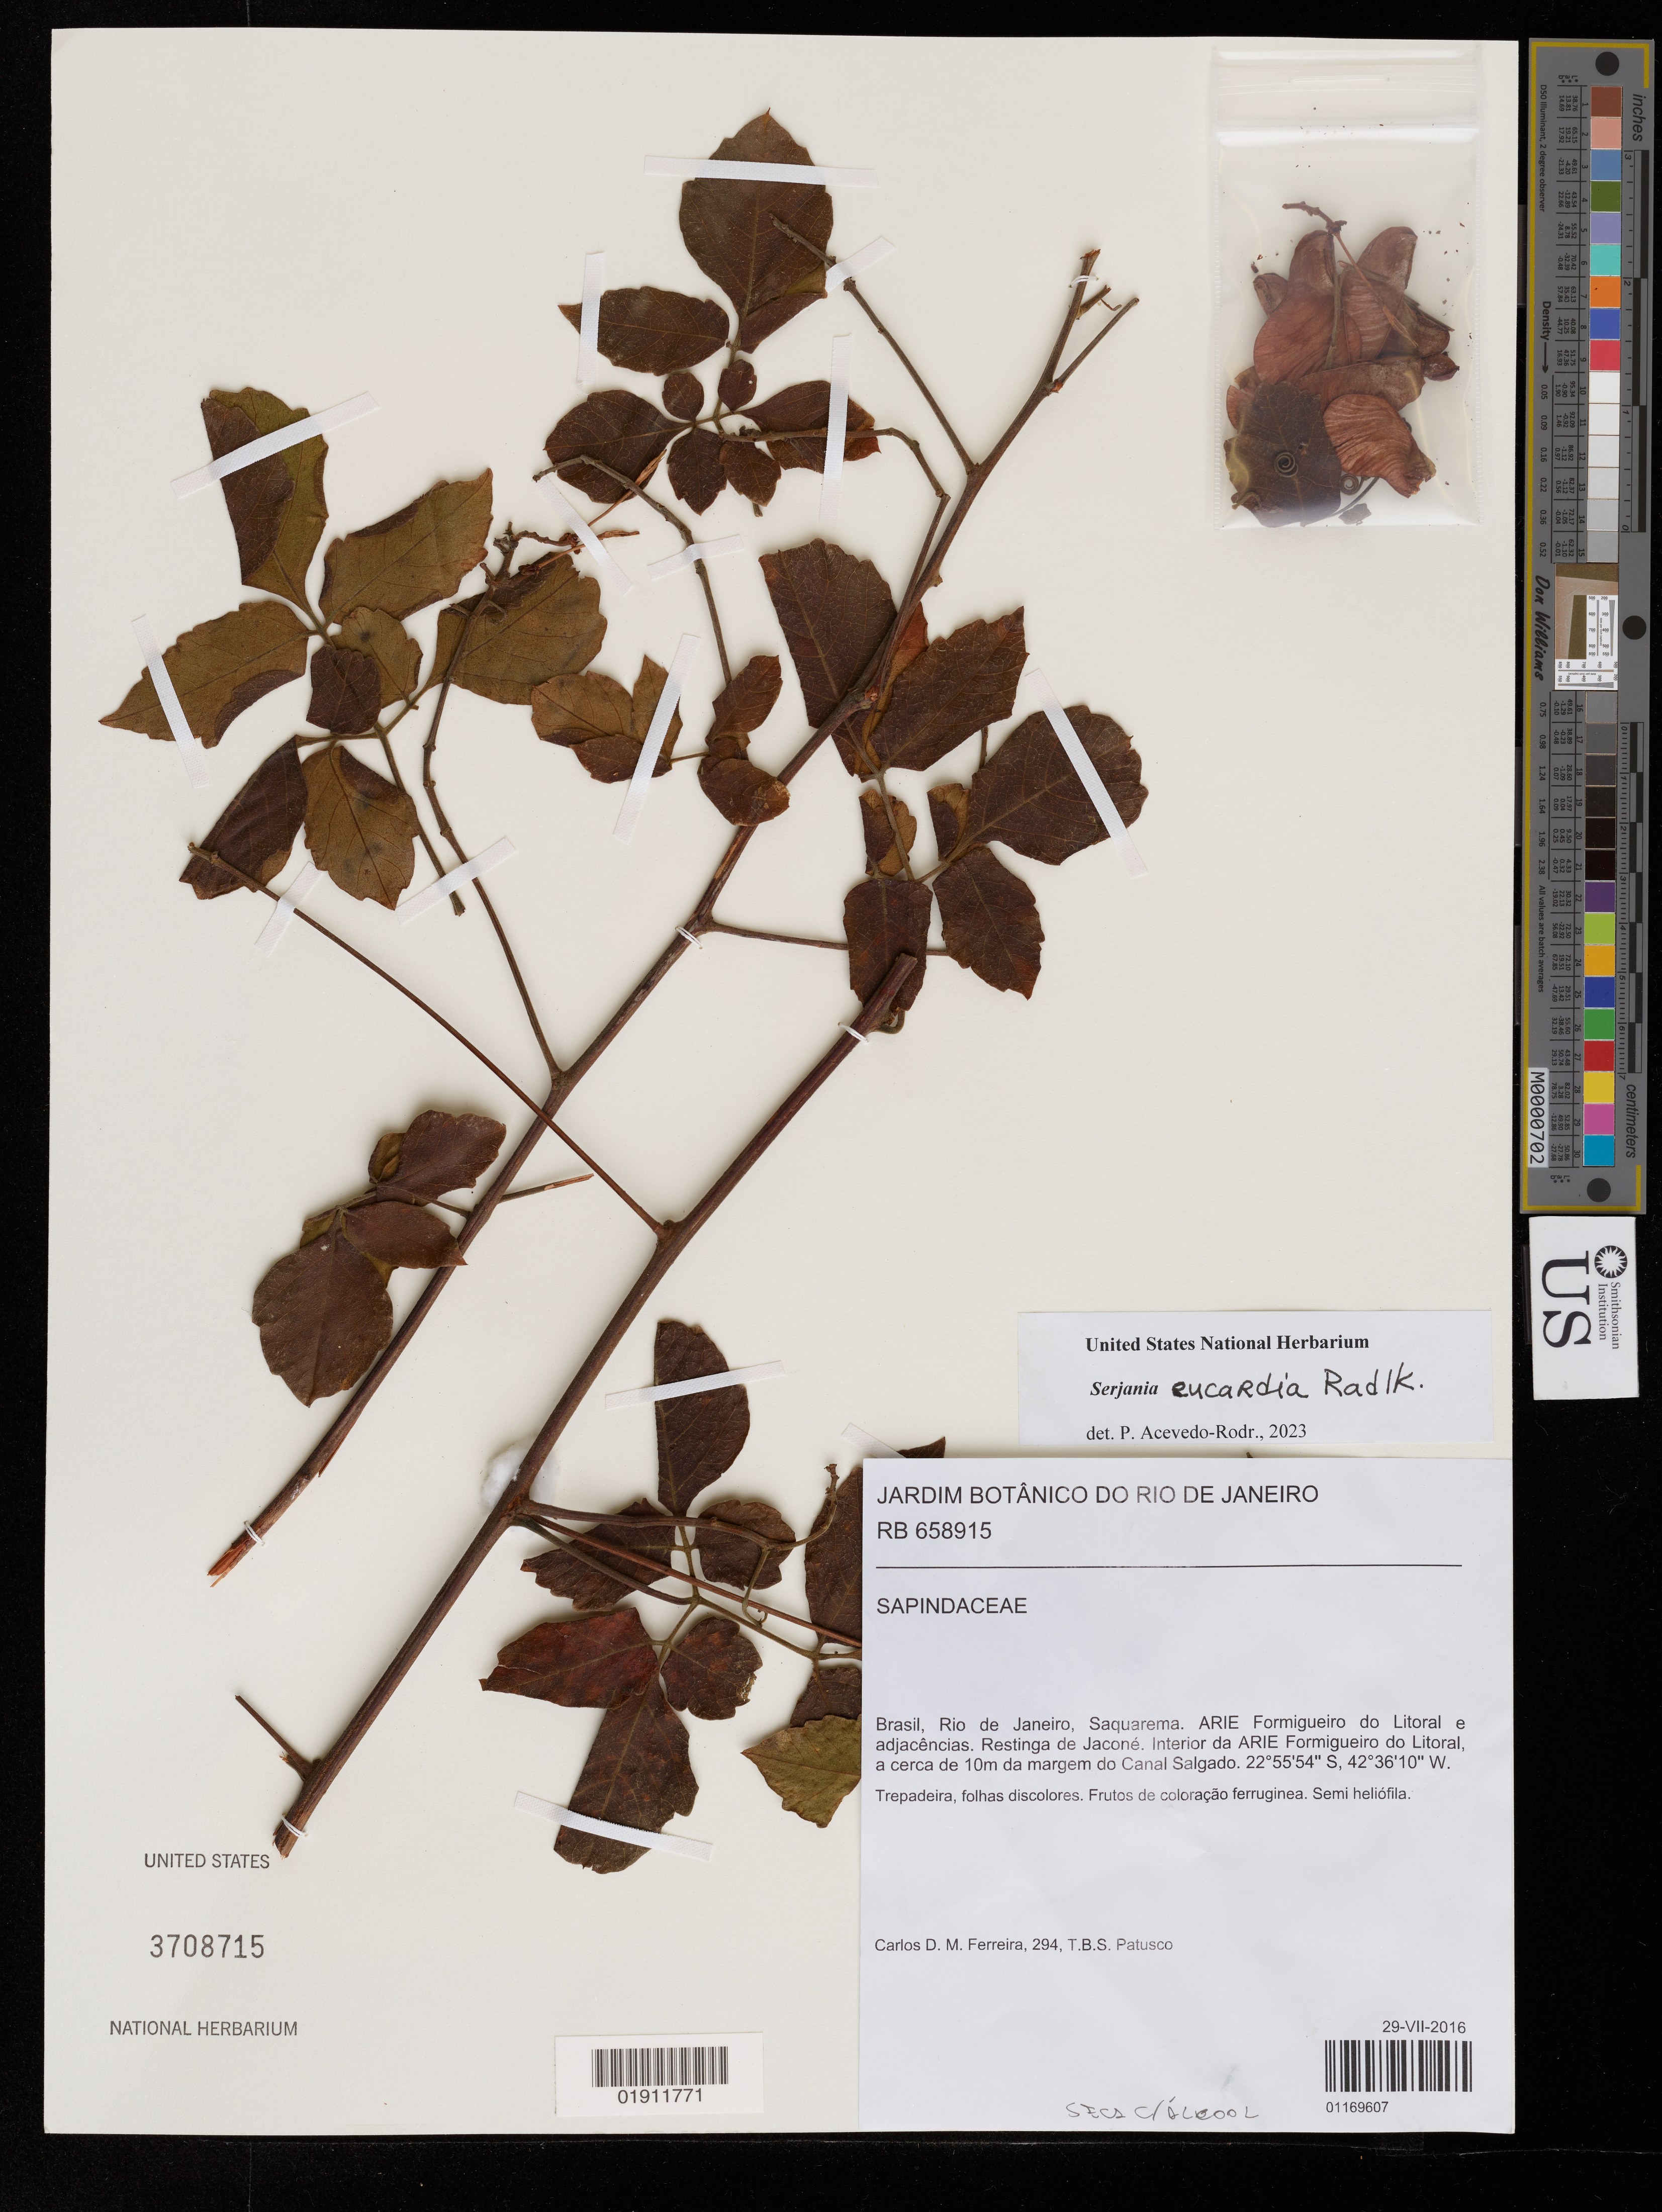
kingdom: Plantae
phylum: Tracheophyta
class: Magnoliopsida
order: Sapindales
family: Sapindaceae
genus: Serjania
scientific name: Serjania eucardia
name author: Radlk.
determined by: Acevedo-Rodriguez, P., (US), Smithsonian Institution - National Museum of Natural History (UNITED STATES)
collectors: C. Ferreira & T. Patusco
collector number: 294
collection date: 2016-07-29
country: Brazil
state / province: Rio de Janeiro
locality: Squarema. ARIE Formigueiro do Litoral e adjacências. Restinga de Jaconé. Interior da ARIE Formigueiro do Litoral, a cerca de 10 m da margem do Canal Salgado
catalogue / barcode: US 3708715